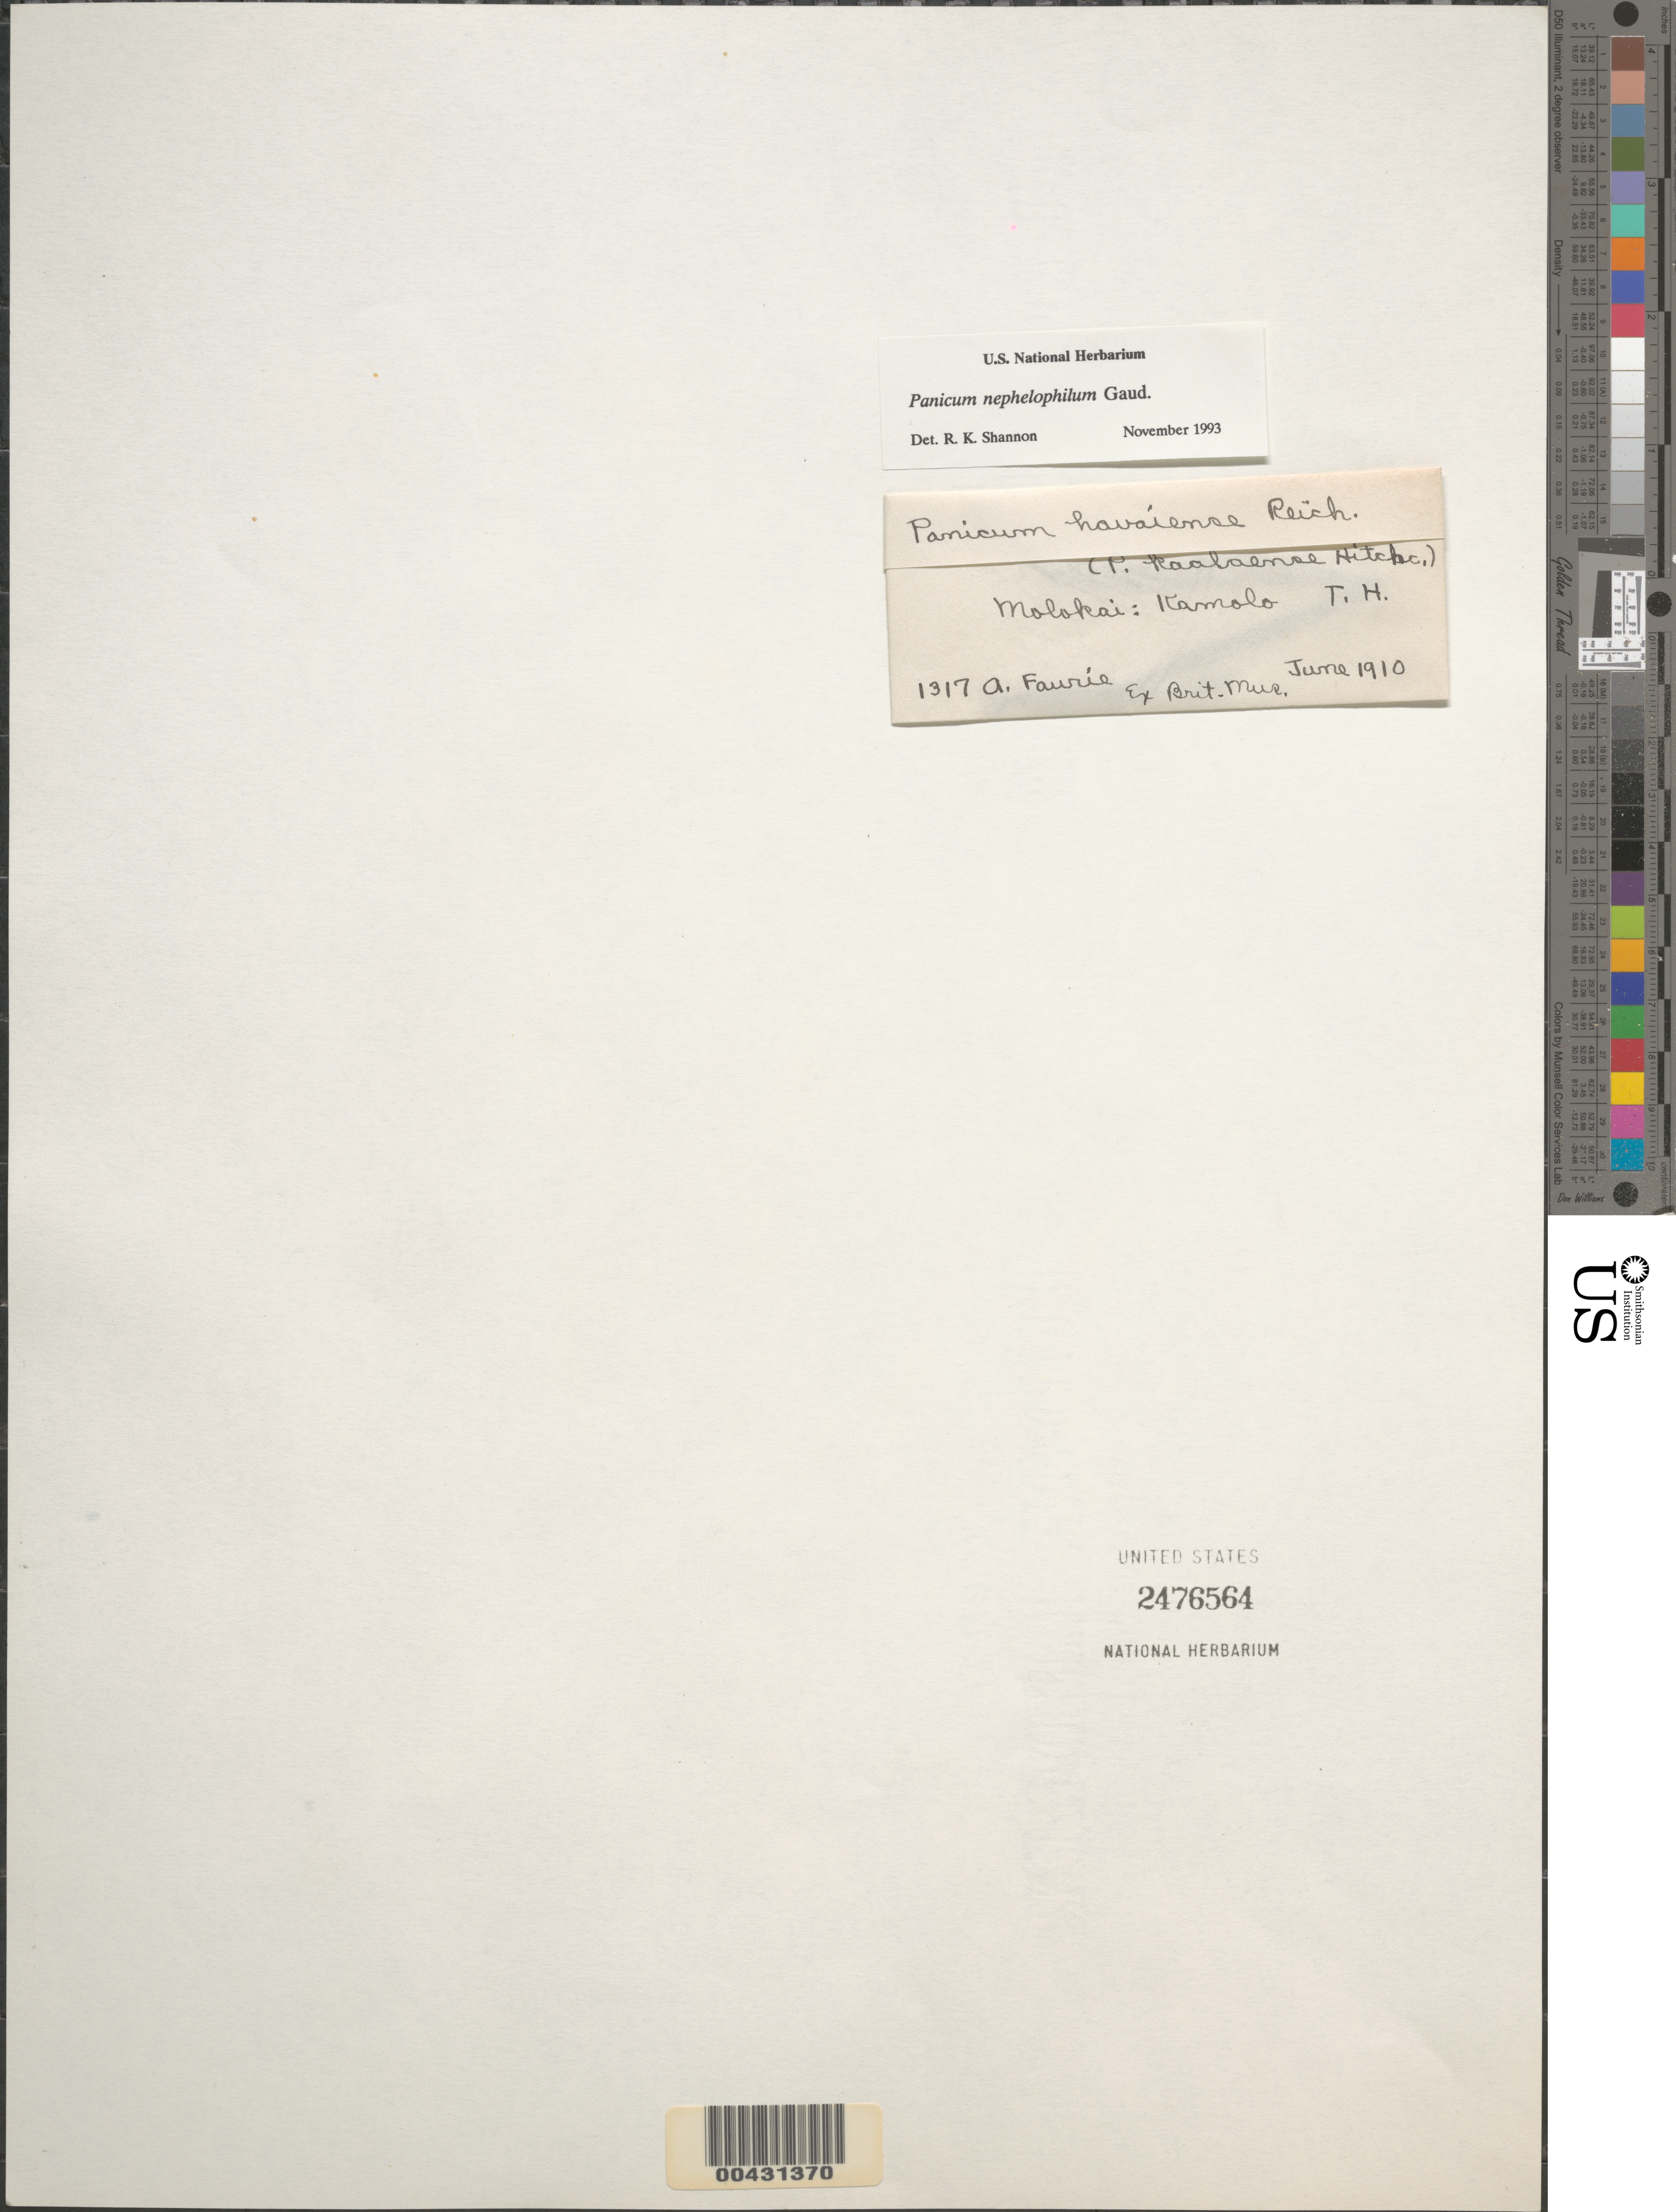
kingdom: Plantae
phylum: Tracheophyta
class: Liliopsida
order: Poales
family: Poaceae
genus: Panicum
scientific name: Panicum nephelophilum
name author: Gaudich.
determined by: Shannon, R. K., (UNITED STATES)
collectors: A. Faurie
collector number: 1317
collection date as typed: Jun 1910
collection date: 1910-06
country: United States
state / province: Hawaii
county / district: Maui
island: Moloka'i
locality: Kamalo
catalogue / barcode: US 2476564